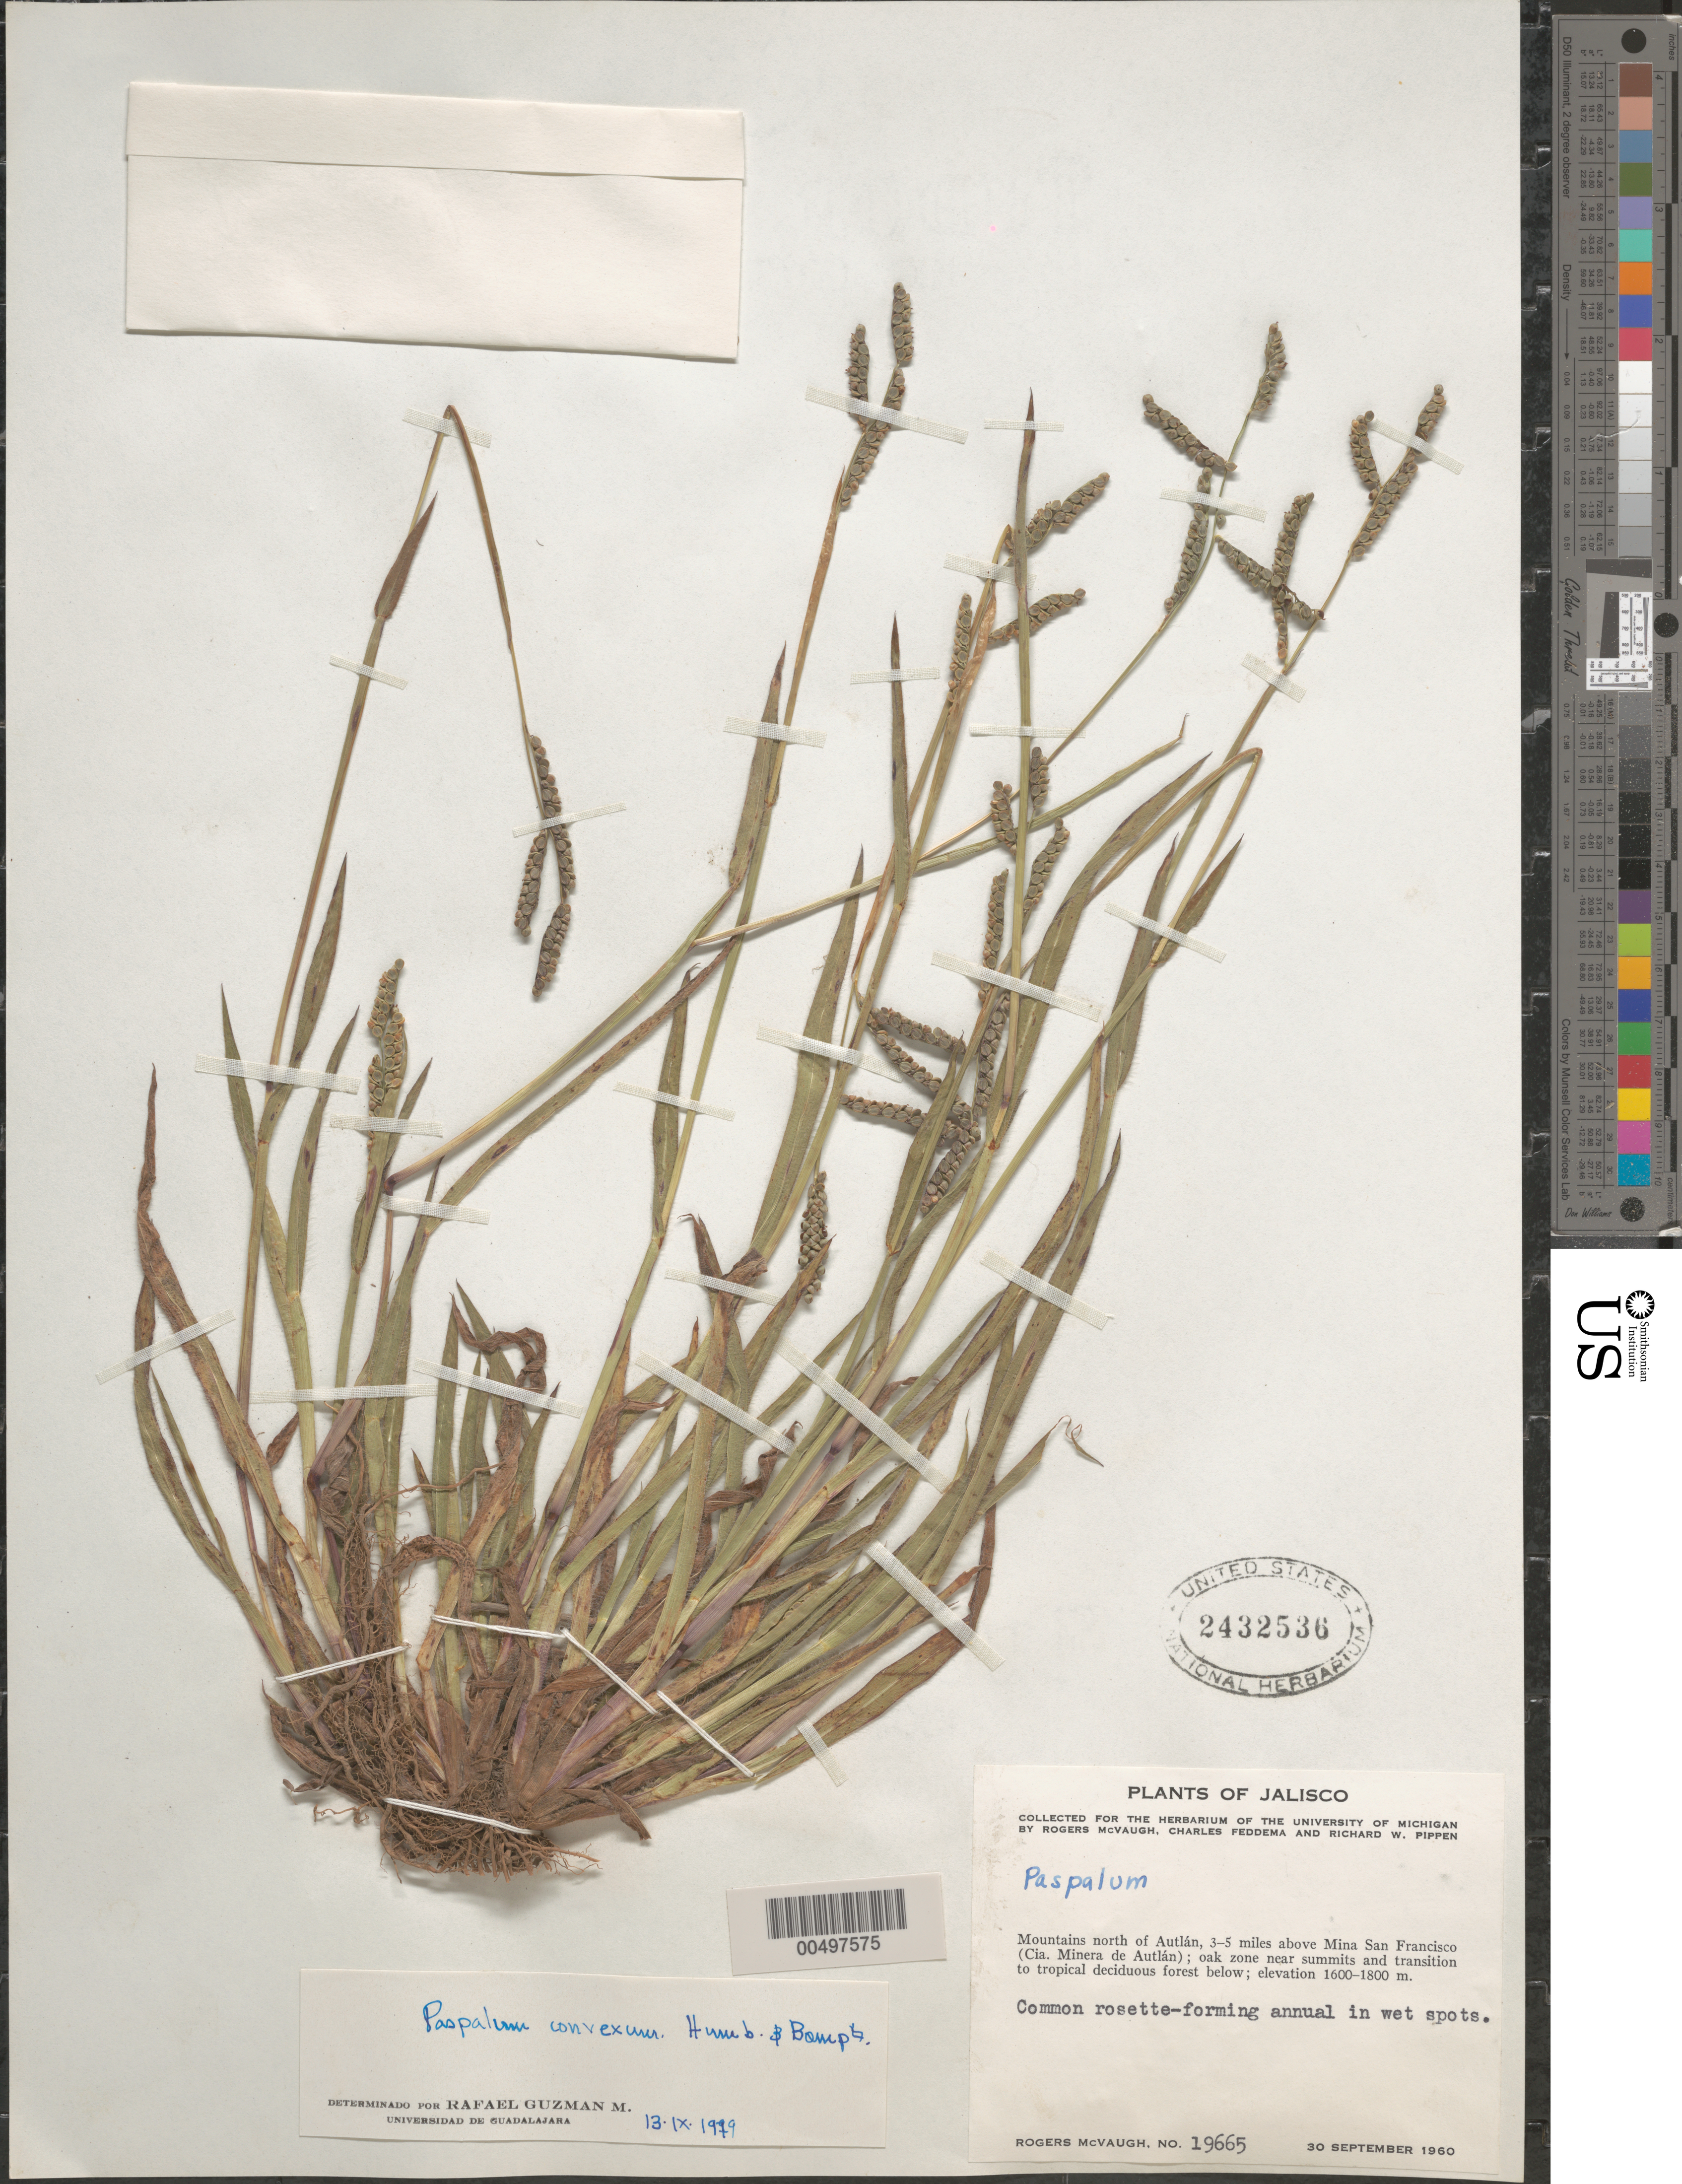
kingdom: Plantae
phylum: Tracheophyta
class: Liliopsida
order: Poales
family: Poaceae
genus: Paspalum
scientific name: Paspalum convexum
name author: Humb. & Bonpl. ex Flüggé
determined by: Guzm n-M., R.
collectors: R. McVaugh, C. Feddema & R. W. Pippen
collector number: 19665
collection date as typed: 30 Sep 1960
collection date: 1960-09-30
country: Mexico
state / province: Jalisco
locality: Mts N of Autlán, 3-5 mi above Mina San Francisco (Cia. Minera de Autlán)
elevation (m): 1600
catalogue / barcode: US 2432536